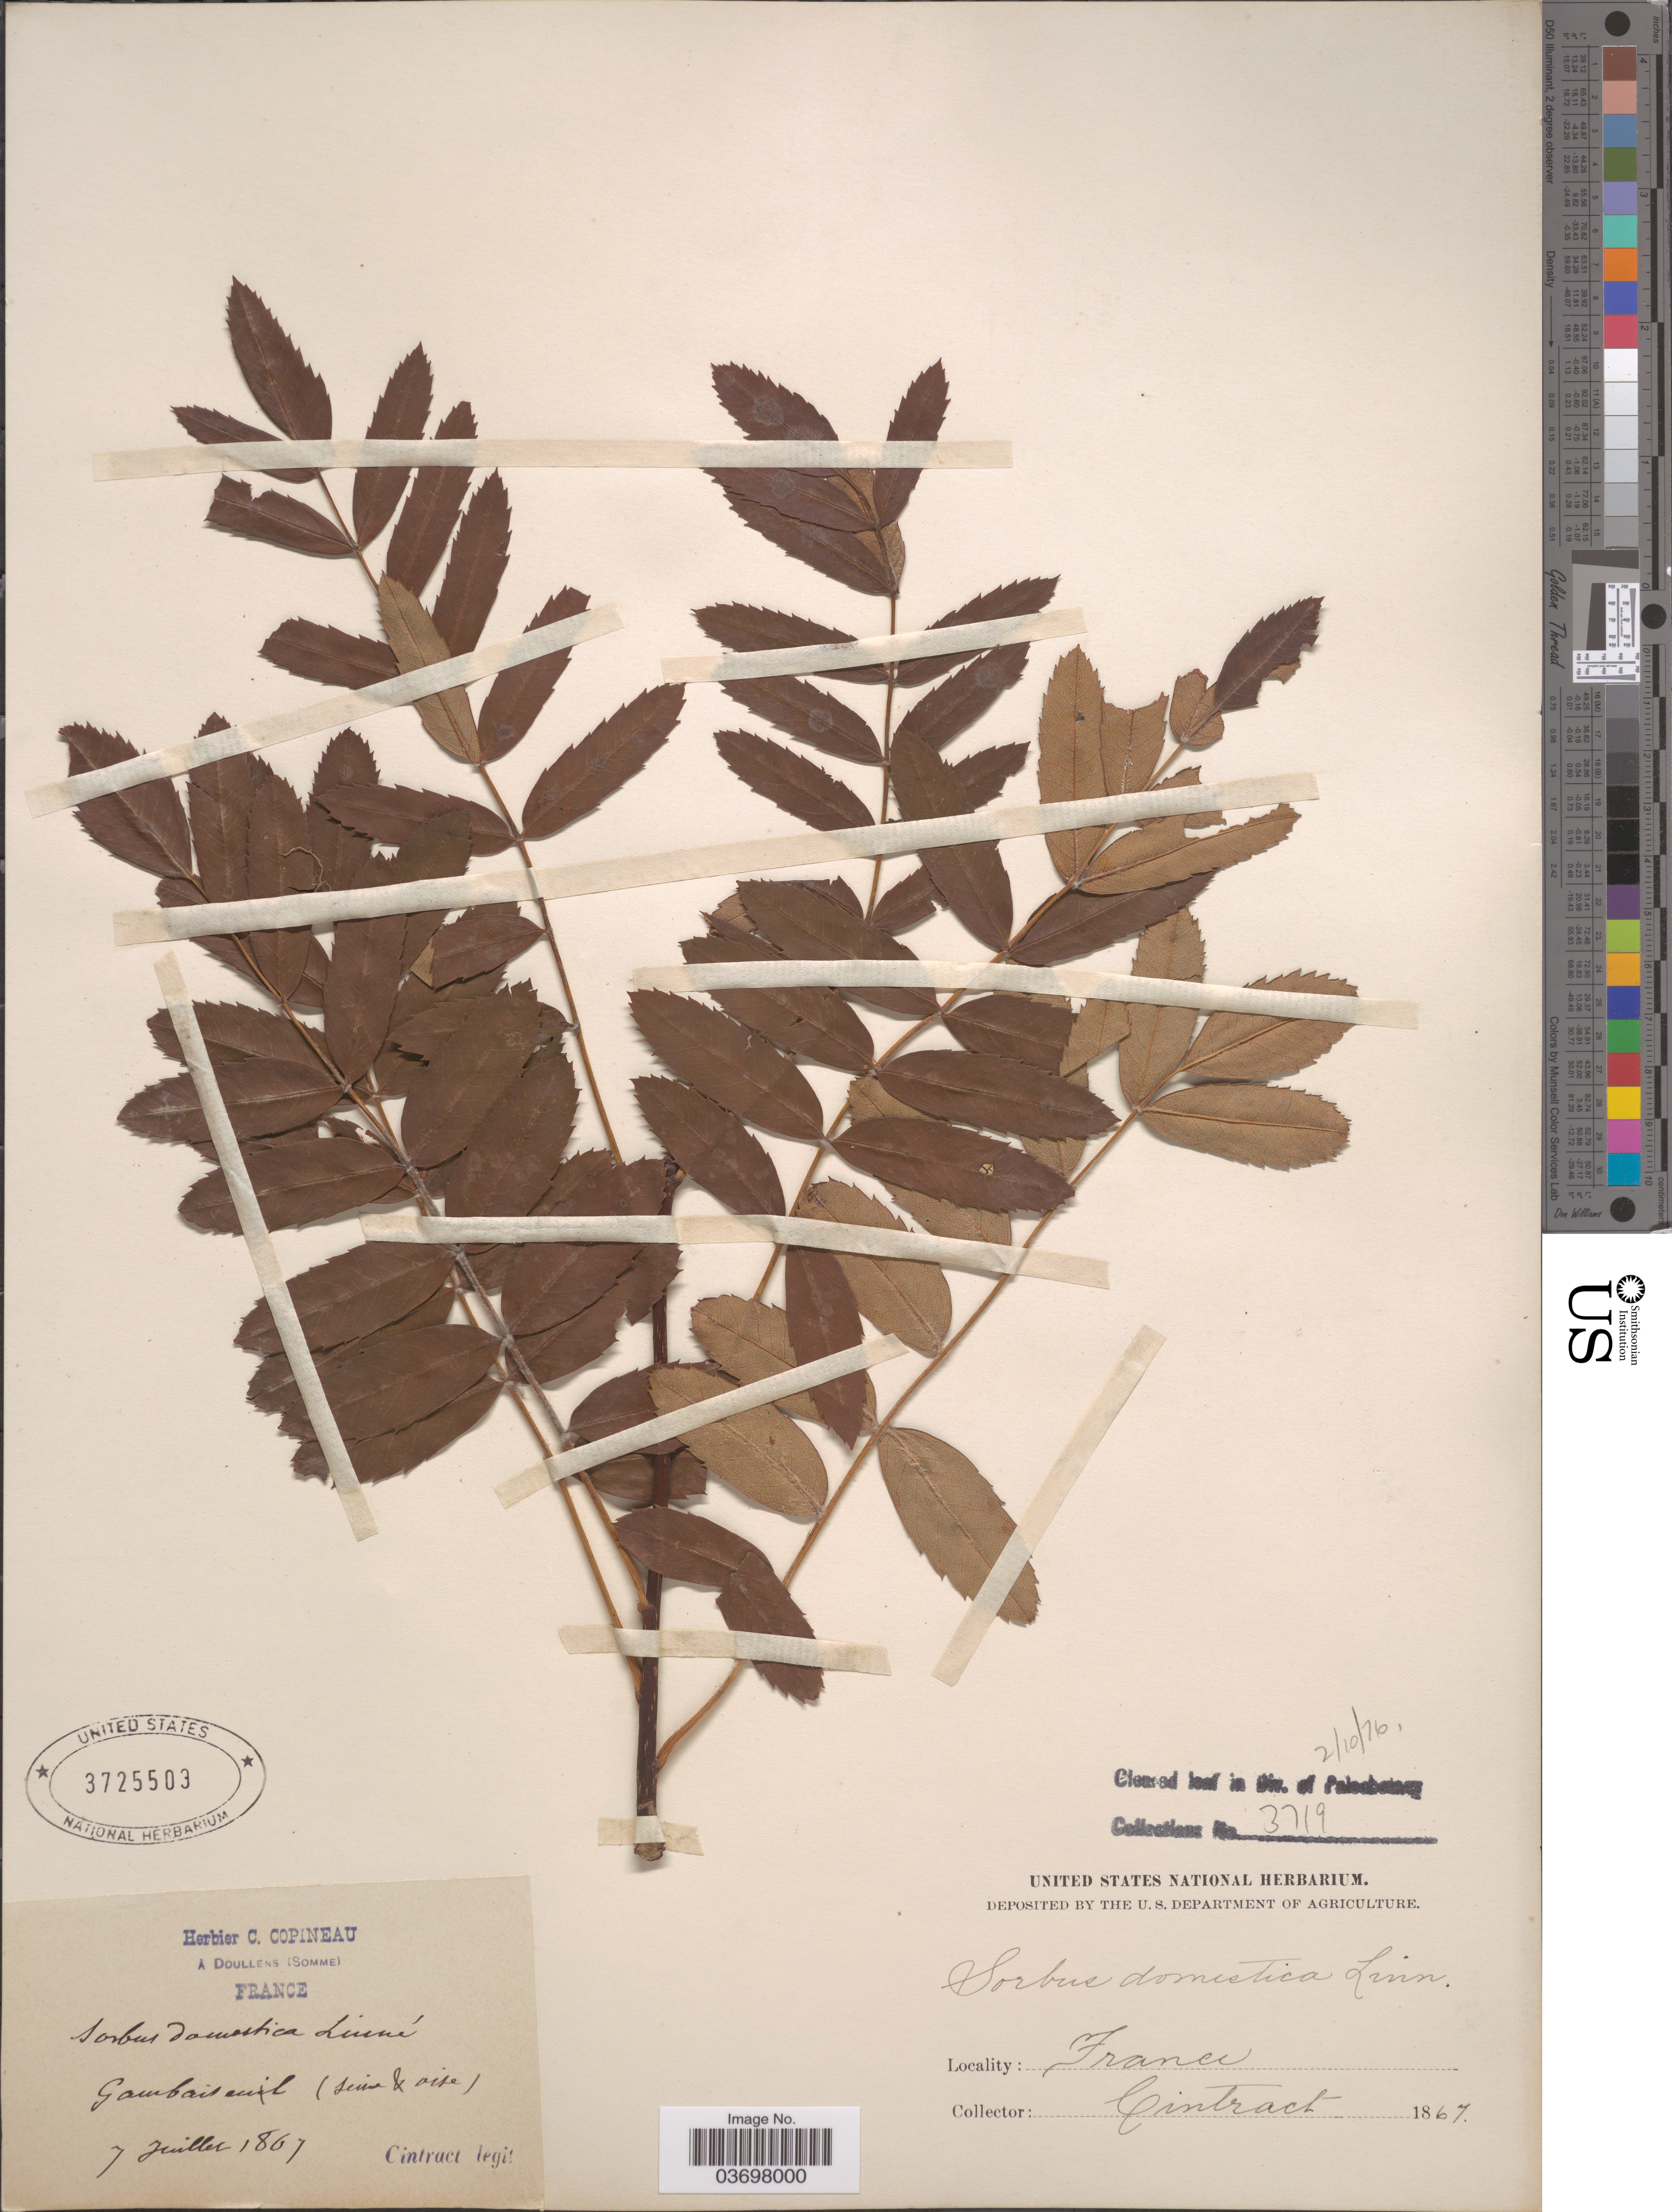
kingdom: Plantae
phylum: Tracheophyta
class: Magnoliopsida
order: Rosales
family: Rosaceae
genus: Cormus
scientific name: Cormus domestica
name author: (L.) Spach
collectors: Cintract, --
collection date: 1867-07-07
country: France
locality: Gambaiseul (seine & oise).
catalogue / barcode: US 3722503